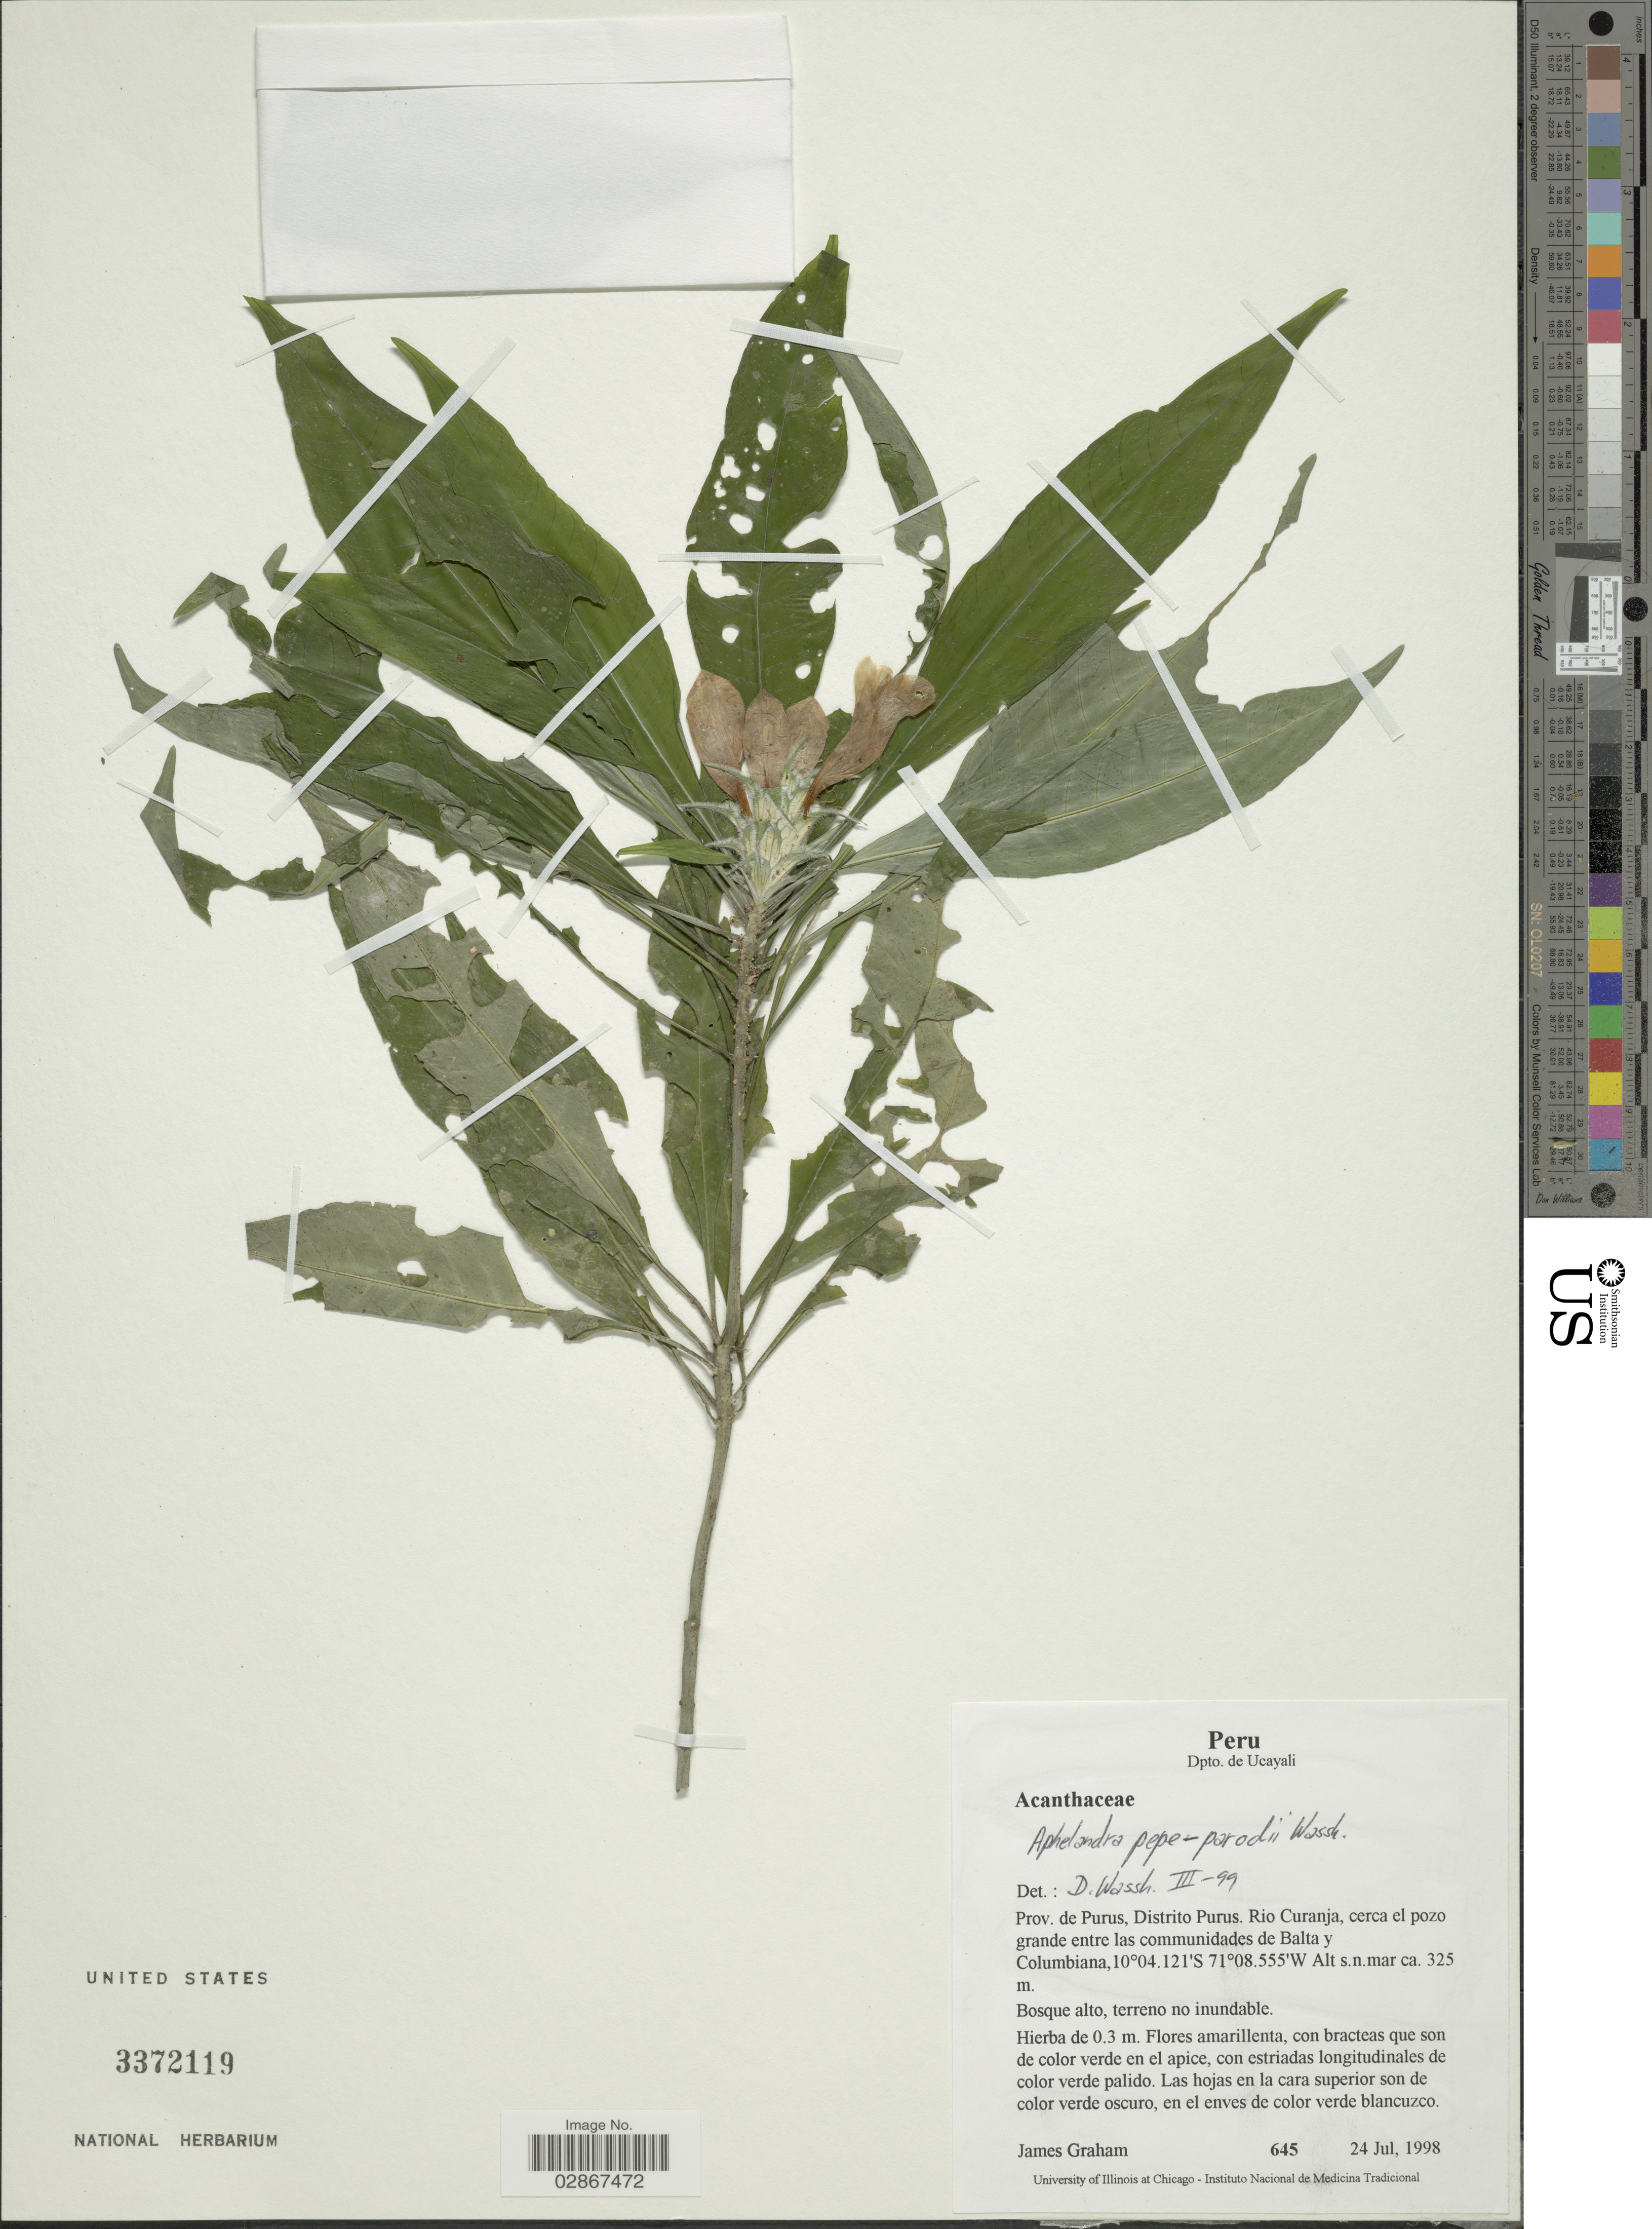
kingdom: Plantae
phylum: Tracheophyta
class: Magnoliopsida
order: Lamiales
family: Acanthaceae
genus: Aphelandra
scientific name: Aphelandra pepe-parodii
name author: Wassh.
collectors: J. Graham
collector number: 645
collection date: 1998-07-24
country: Peru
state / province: Ucayali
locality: Dpto. de Ucayali. Prov. de Purus, Distrito Purus. Rio Curanja, cerca el pozo grande entre las communidades de Balta y Columbiana.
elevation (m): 325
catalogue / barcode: US 3372119